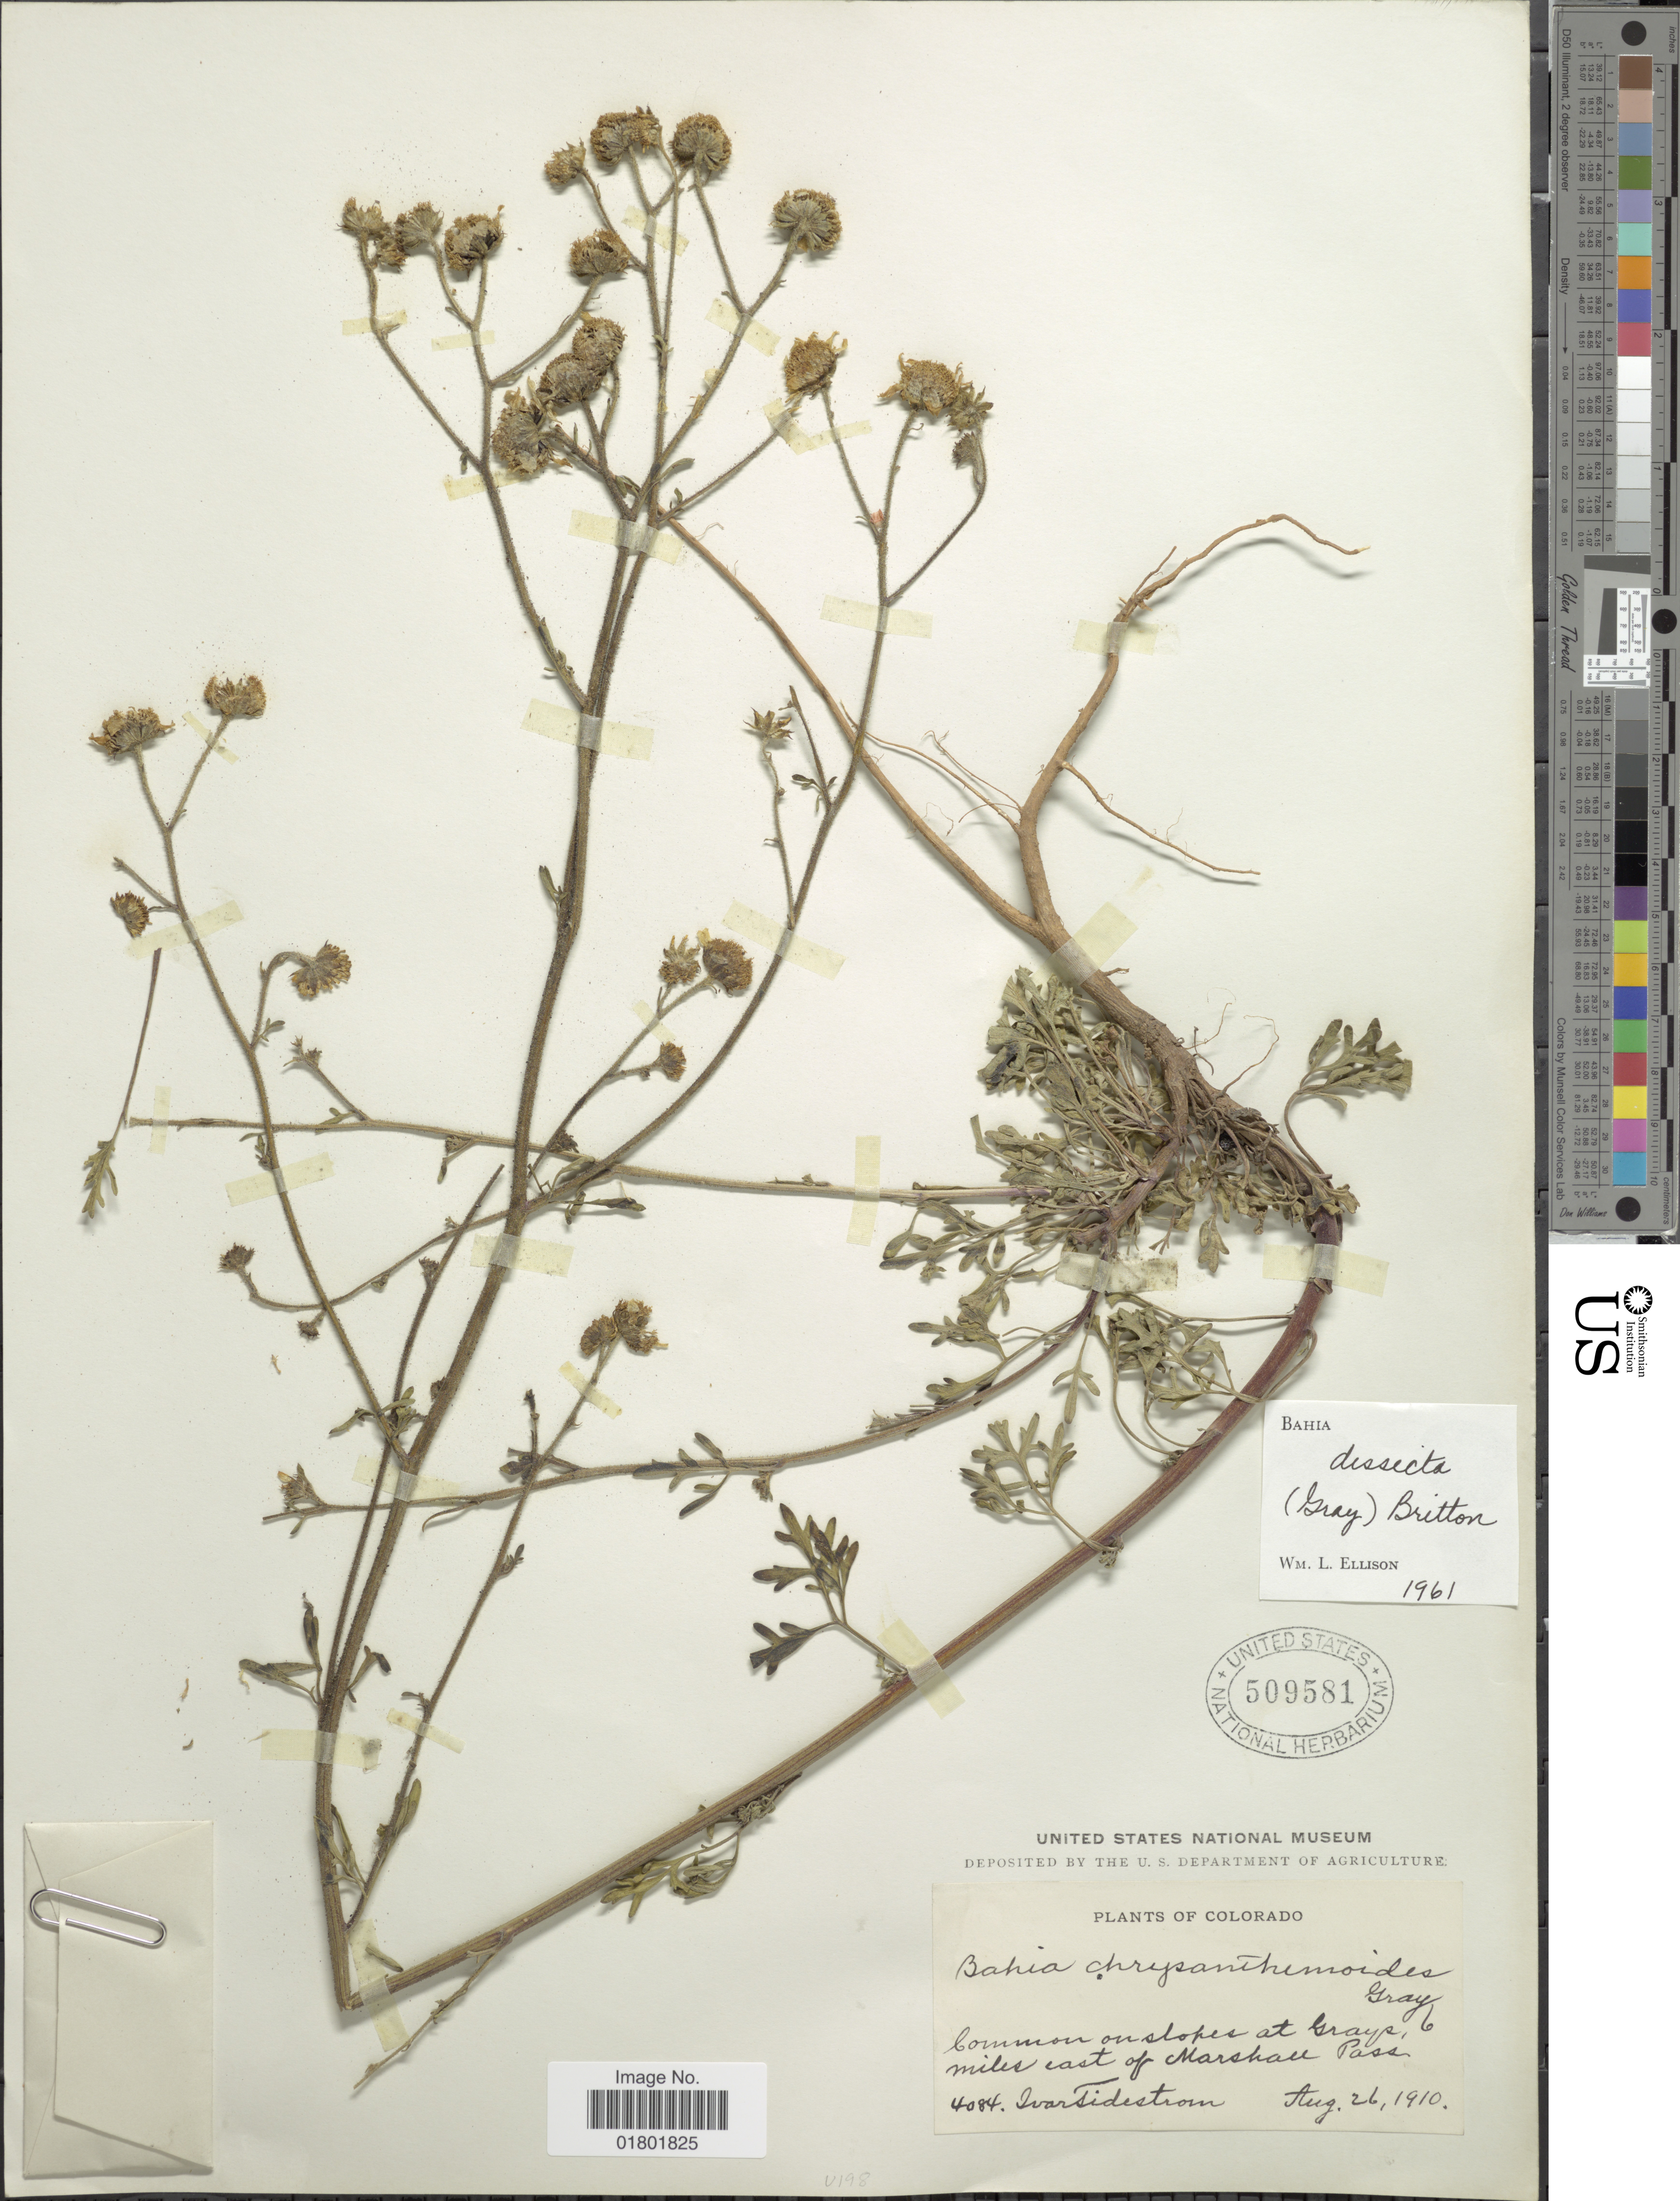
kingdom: Plantae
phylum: Tracheophyta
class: Magnoliopsida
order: Asterales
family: Asteraceae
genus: Bahia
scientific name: Bahia dissecta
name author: (A. Gray) Britton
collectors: I. F. Tidestrom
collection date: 1910-08-26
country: United States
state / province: Colorado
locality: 6 miles east of Marshall Pass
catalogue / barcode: US 509581